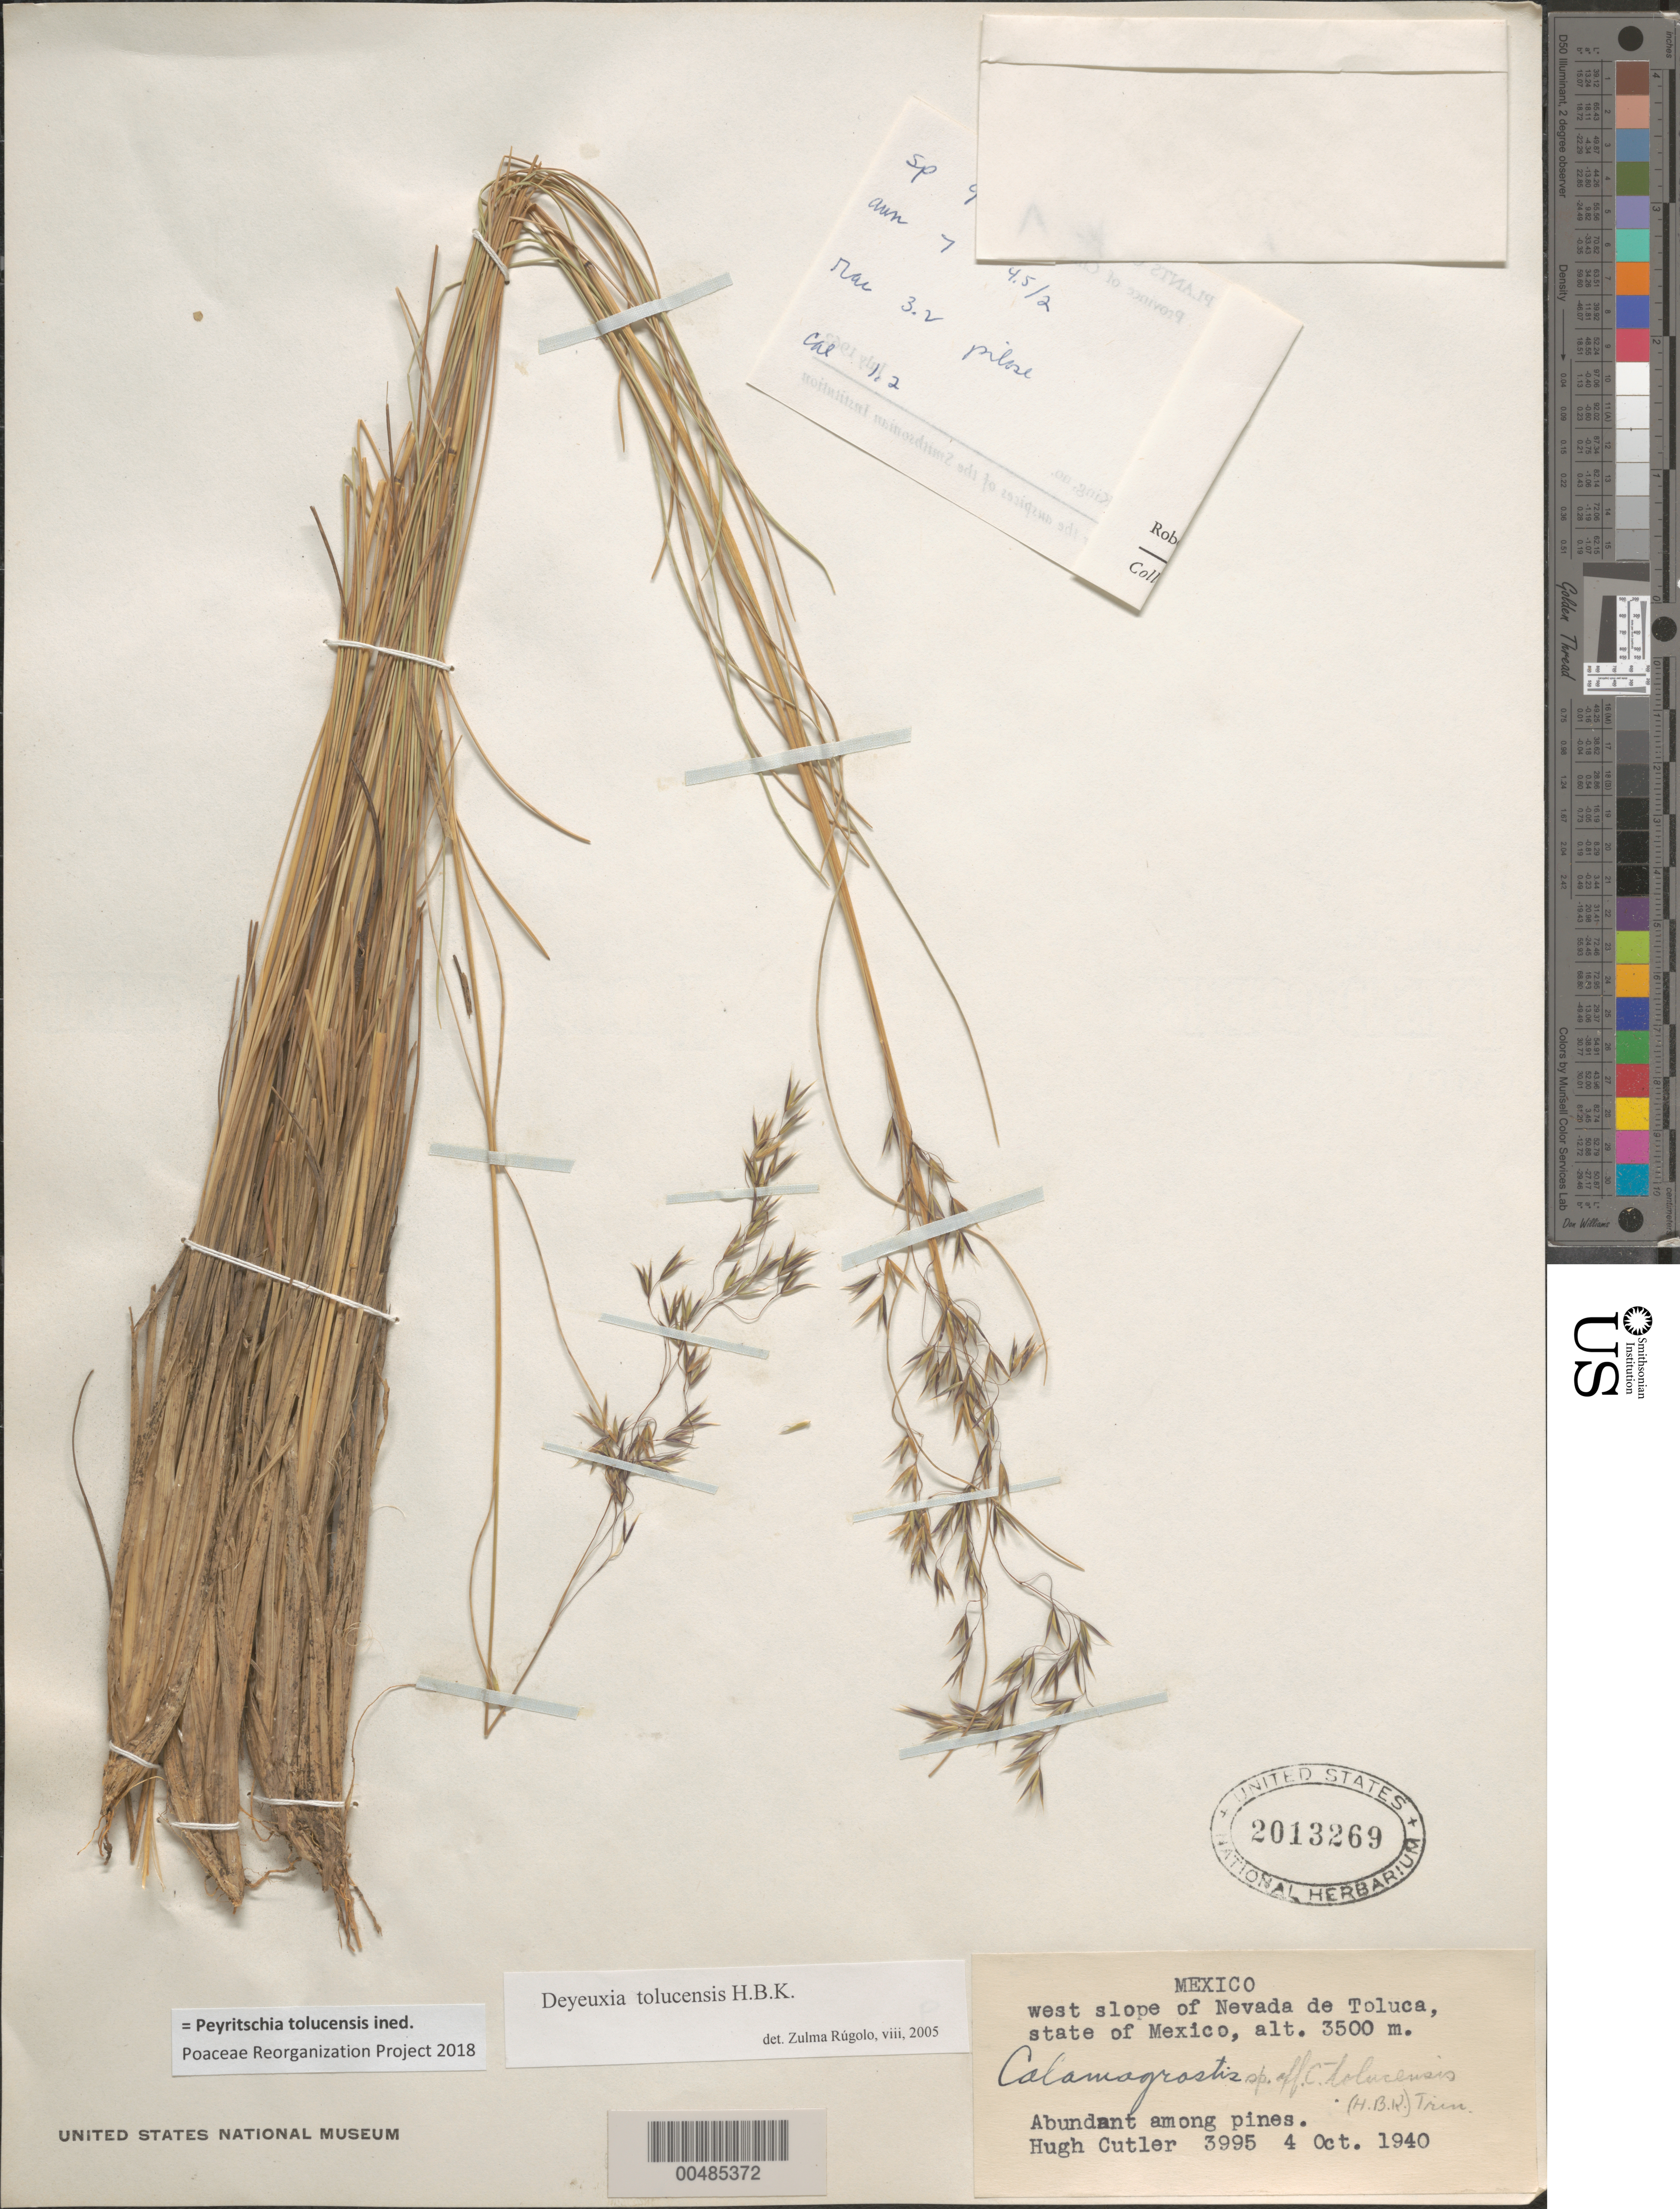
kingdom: Plantae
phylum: Tracheophyta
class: Liliopsida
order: Poales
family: Poaceae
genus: Peyritschia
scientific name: Peyritschia tolucensis ined.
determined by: Poaceae Reorganization Project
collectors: H. C. Cutler et al.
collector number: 3995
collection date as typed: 4 Oct 1940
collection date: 1940-10-04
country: Mexico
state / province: México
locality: W slope of Nevado de Toluca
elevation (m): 3500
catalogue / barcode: US 2013269